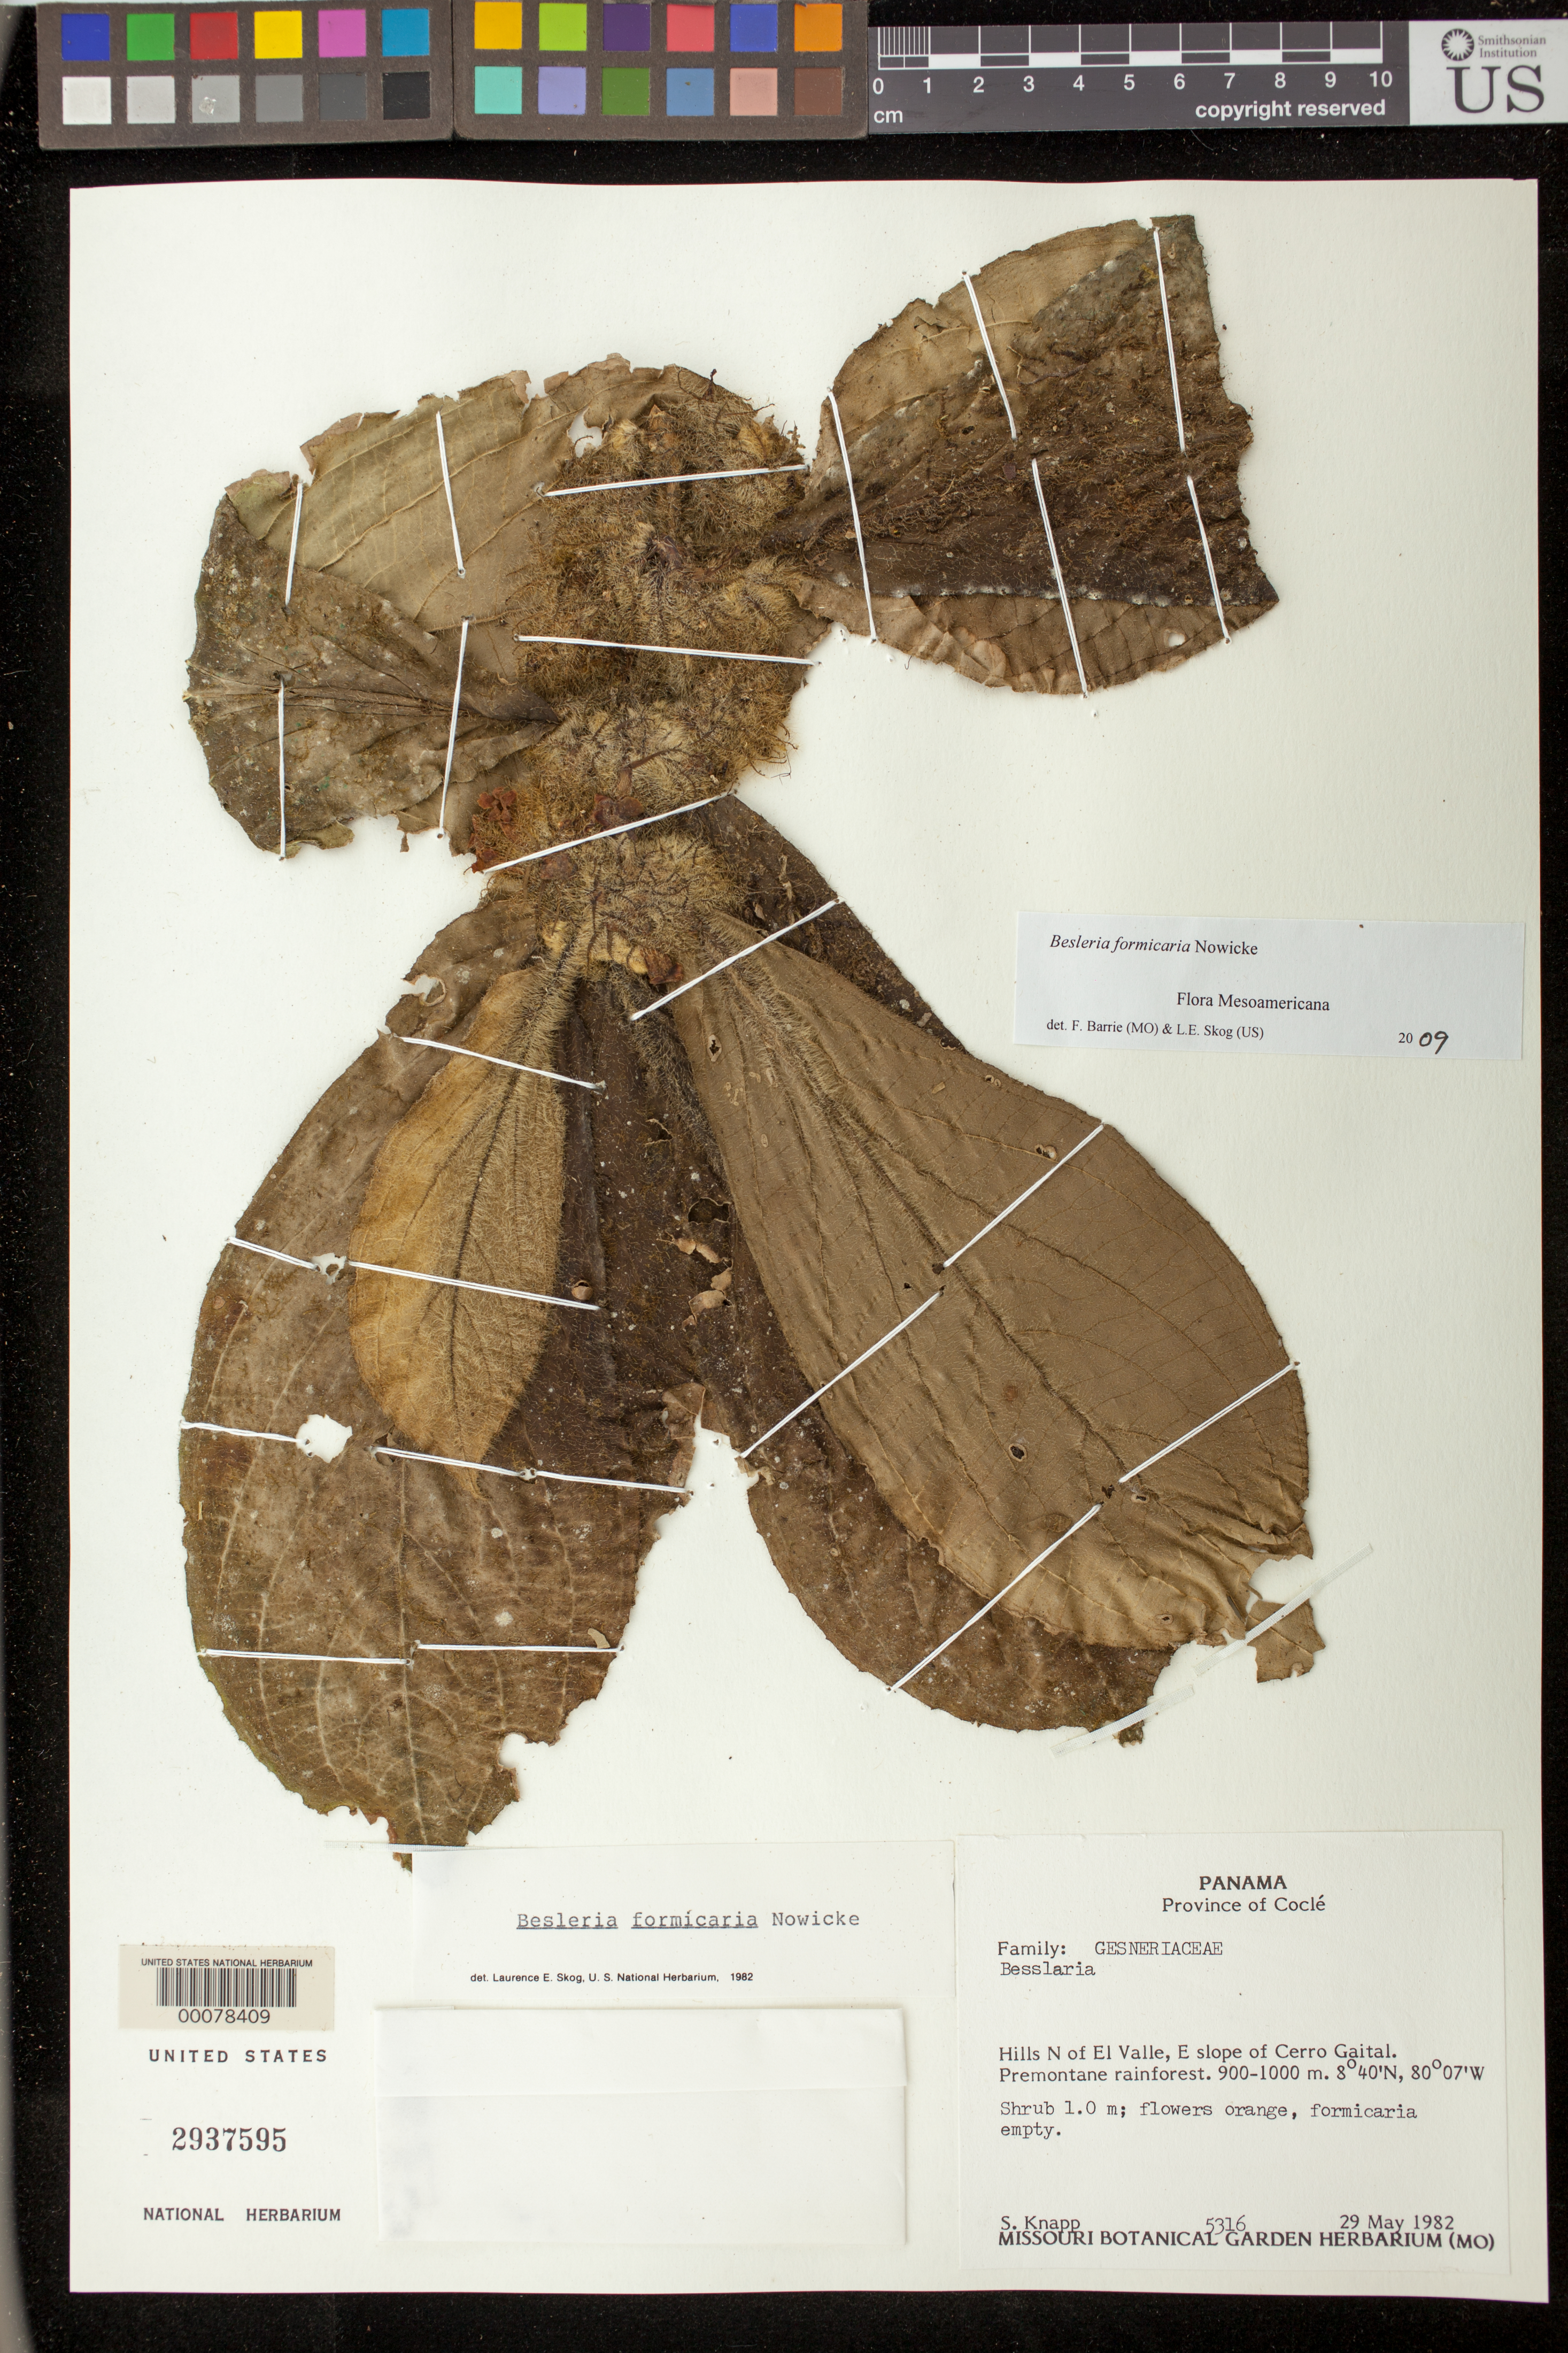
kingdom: Plantae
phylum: Tracheophyta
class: Magnoliopsida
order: Lamiales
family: Gesneriaceae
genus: Besleria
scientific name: Besleria formicaria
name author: Nowicke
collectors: S. Knapp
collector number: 5316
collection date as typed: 29 May 1982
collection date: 1982-05-29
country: Panama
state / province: Coclé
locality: Hills N of El Valle, E slope of Cerro Gaital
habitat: Premontane rainforest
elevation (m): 900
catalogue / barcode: US 2937595